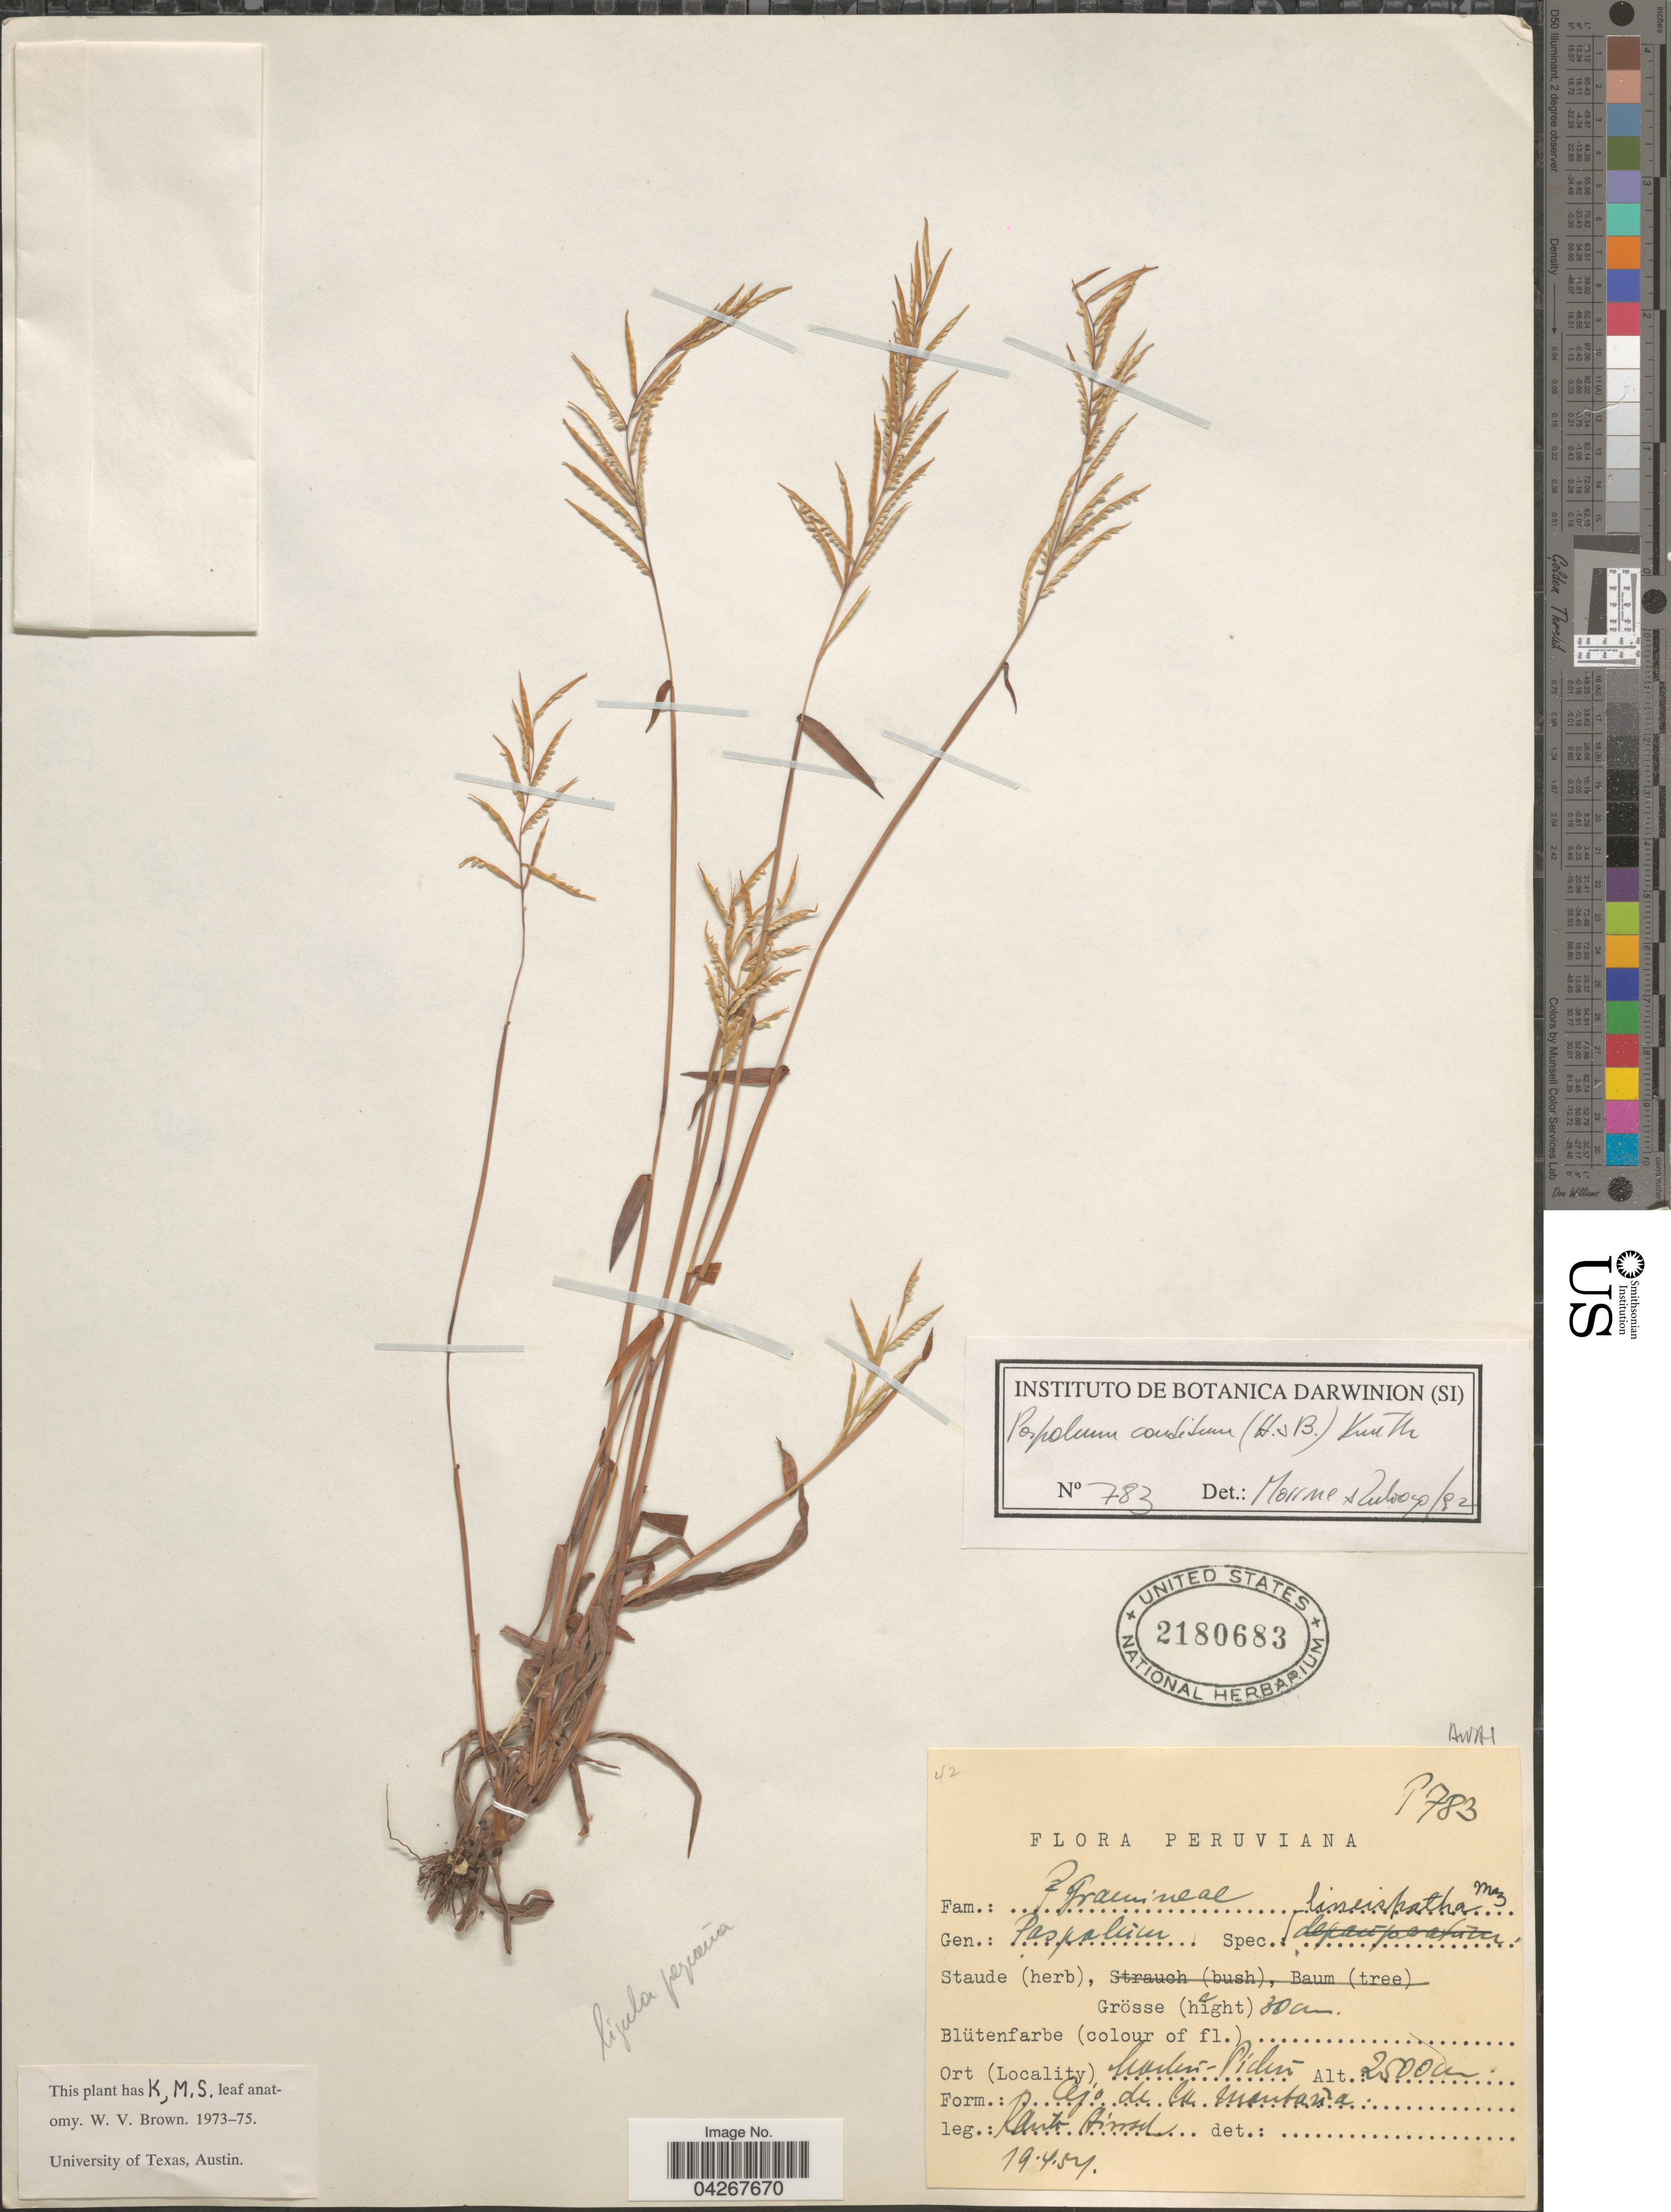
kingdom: Plantae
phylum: Tracheophyta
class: Liliopsida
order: Poales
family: Poaceae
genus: Paspalum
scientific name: Paspalum candidum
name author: (Humb. & Bonpl. ex Fleugge) Kunth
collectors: Raupt-Hirsch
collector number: P783*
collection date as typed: Transcribed d/m/y: 19/4/54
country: Peru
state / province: Cusco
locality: Machu-Pichu.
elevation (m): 2500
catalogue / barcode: US 2180683